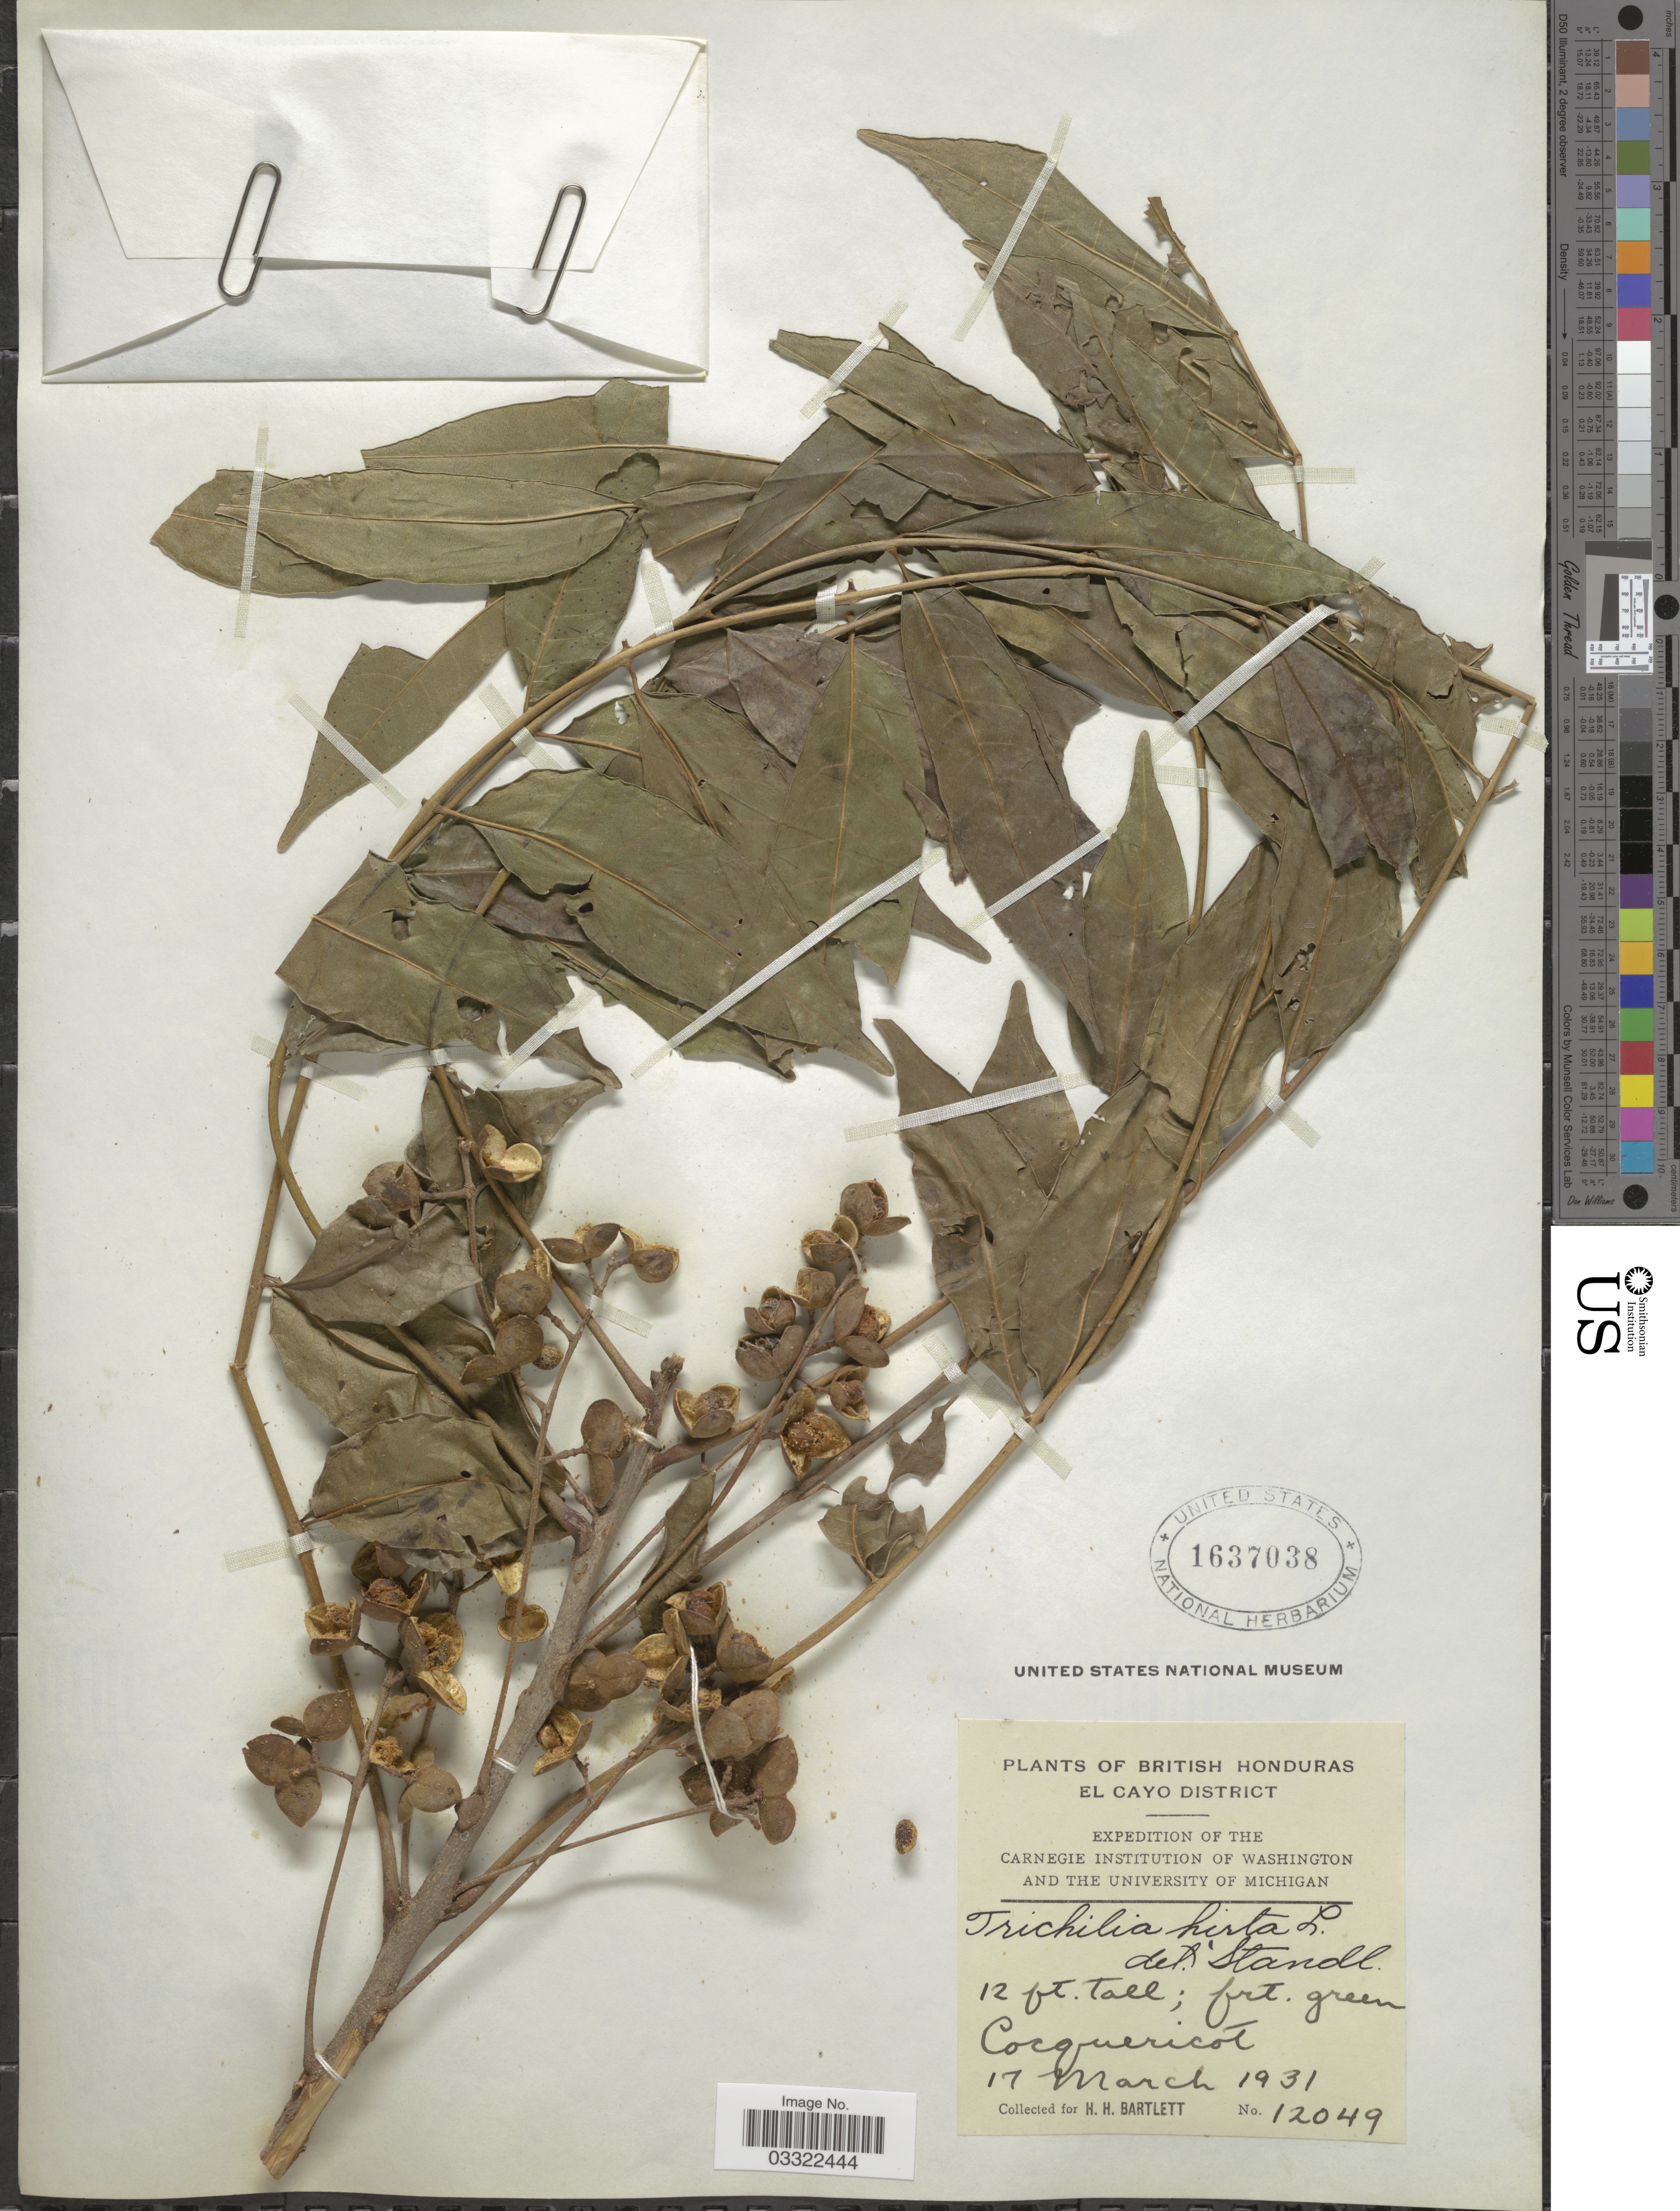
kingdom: Plantae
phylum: Tracheophyta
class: Magnoliopsida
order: Sapindales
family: Meliaceae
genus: Trichilia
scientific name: Trichilia hirta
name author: L.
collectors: H. H. Bartlett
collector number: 12049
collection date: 1931-03-17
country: Belize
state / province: Cayo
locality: British Honduras. El Cayo District. Cocquericot.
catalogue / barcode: US 1637038